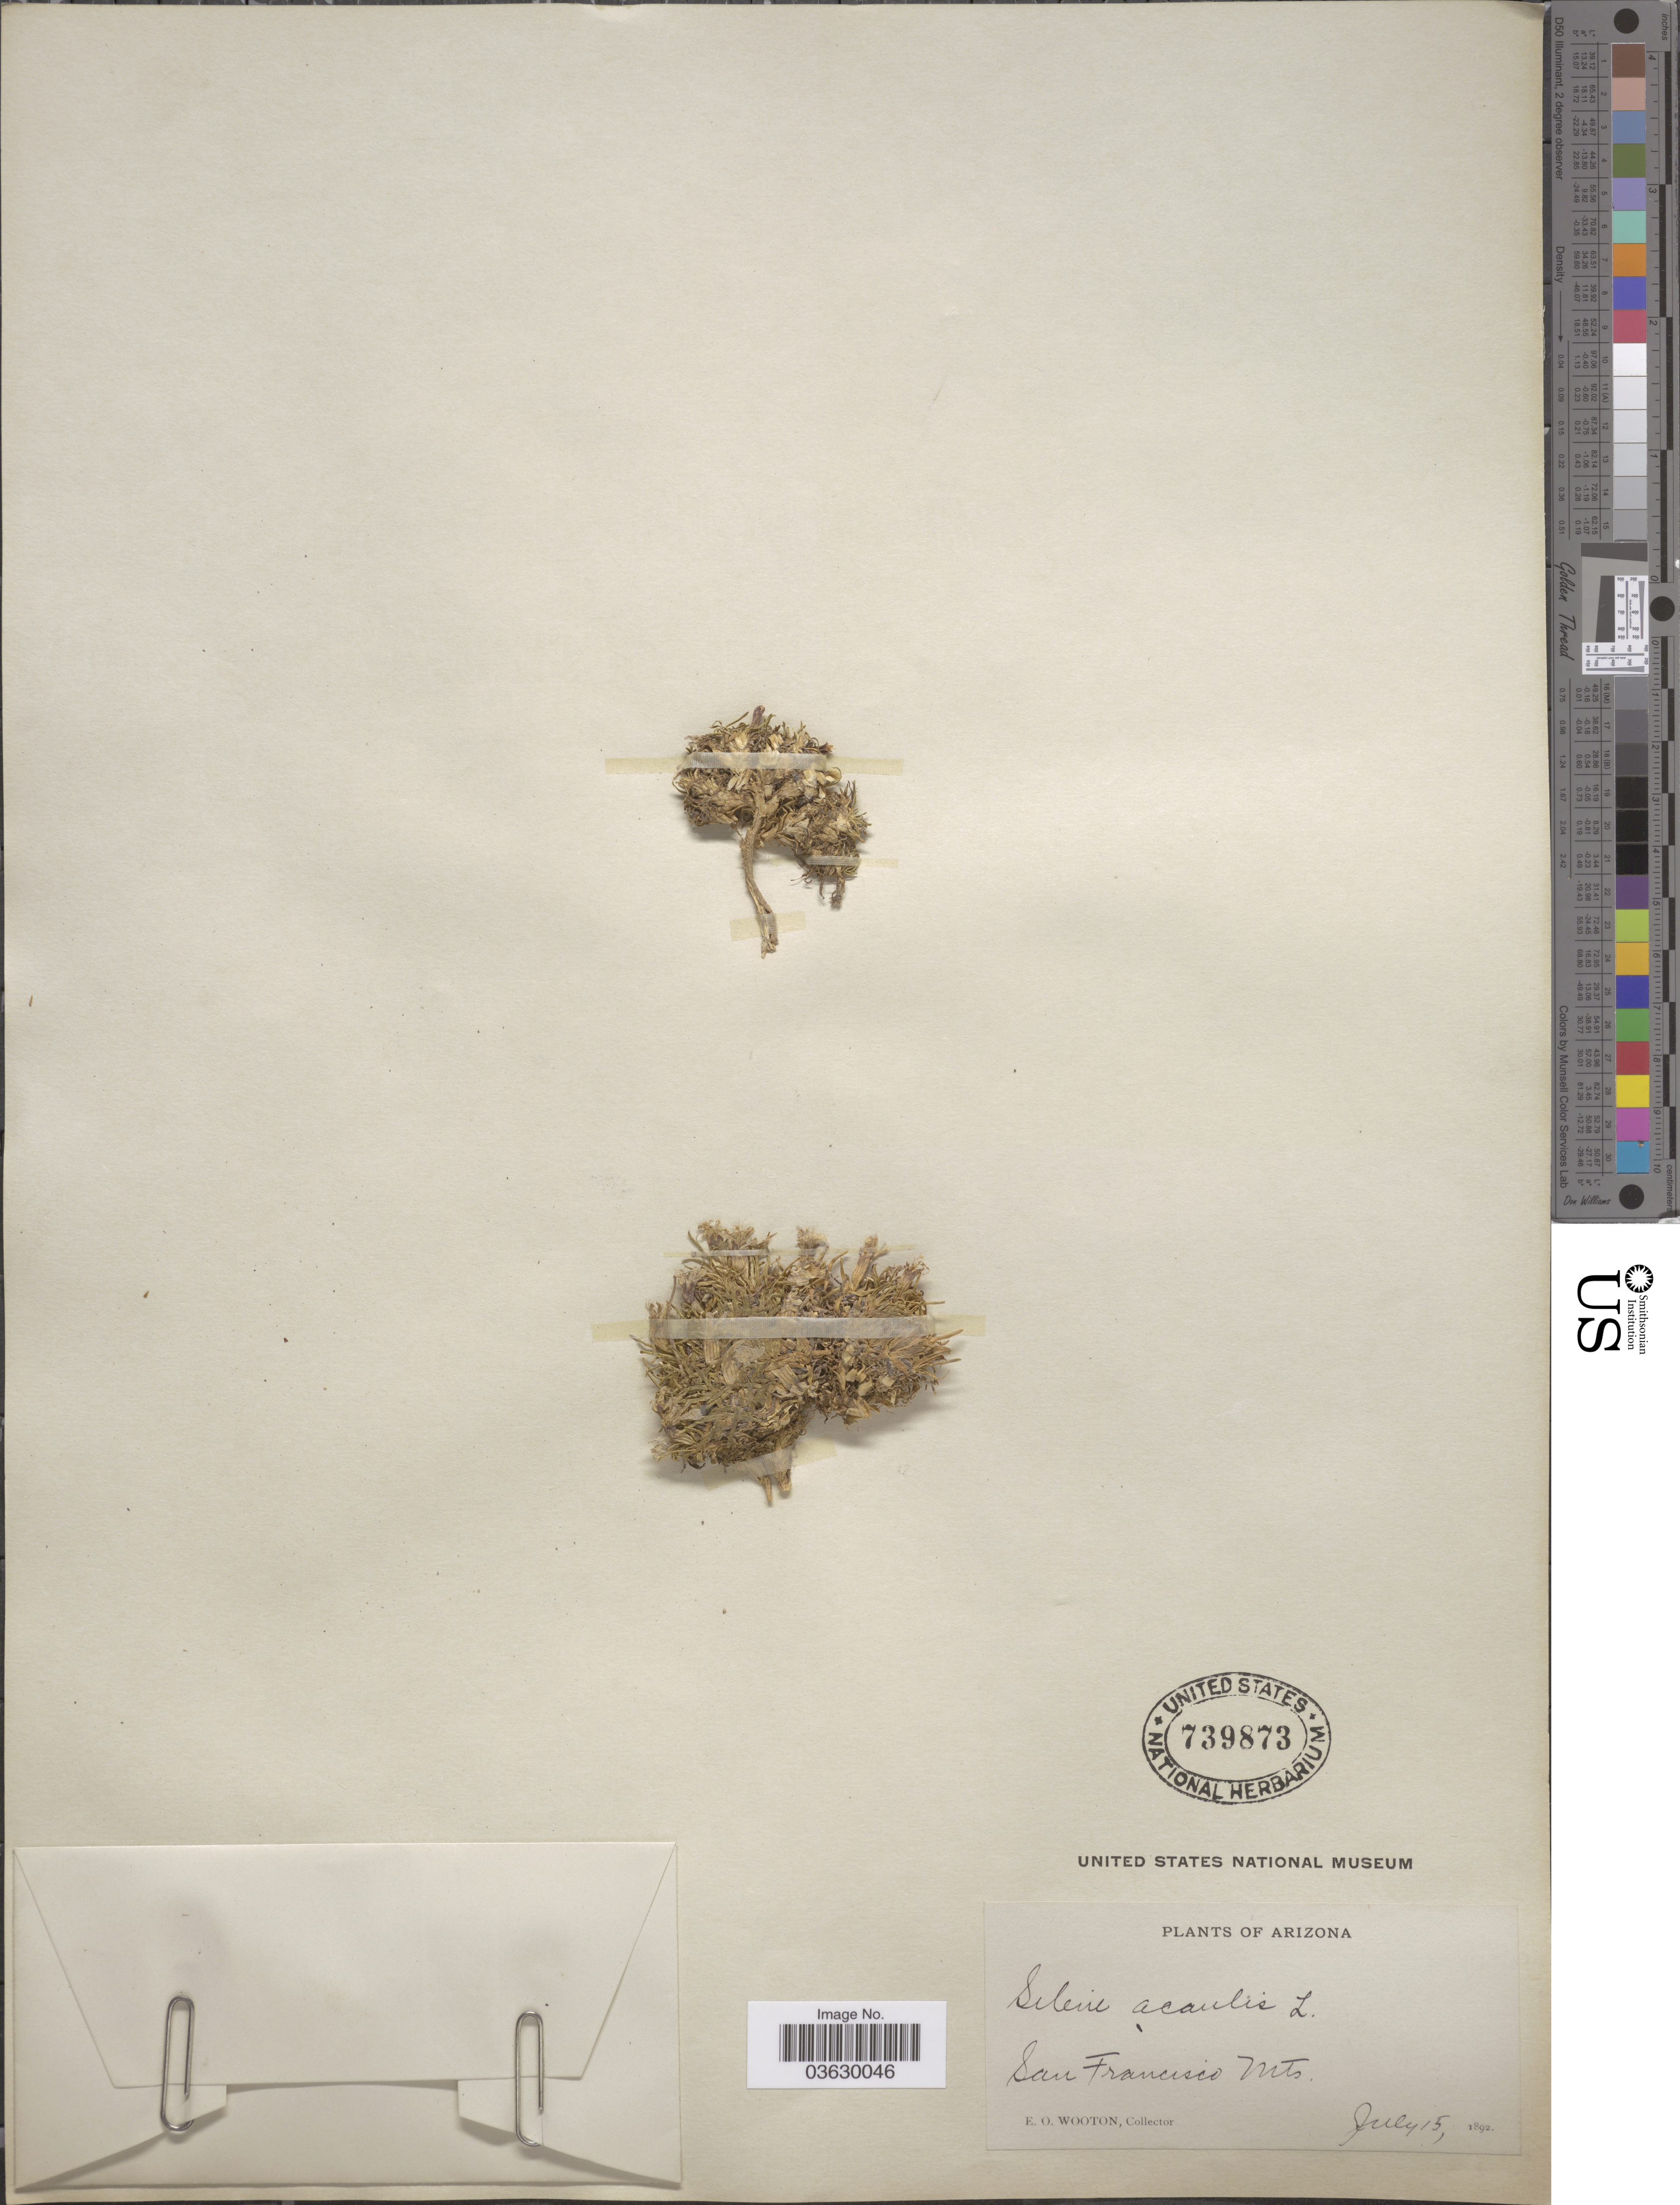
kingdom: Plantae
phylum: Tracheophyta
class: Magnoliopsida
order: Caryophyllales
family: Caryophyllaceae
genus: Silene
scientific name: Silene acaulis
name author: (L.) Jacq.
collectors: E. O. Wooton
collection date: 1892-07-15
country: United States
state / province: Arizona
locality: San Francisco Mts.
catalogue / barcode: US 739873